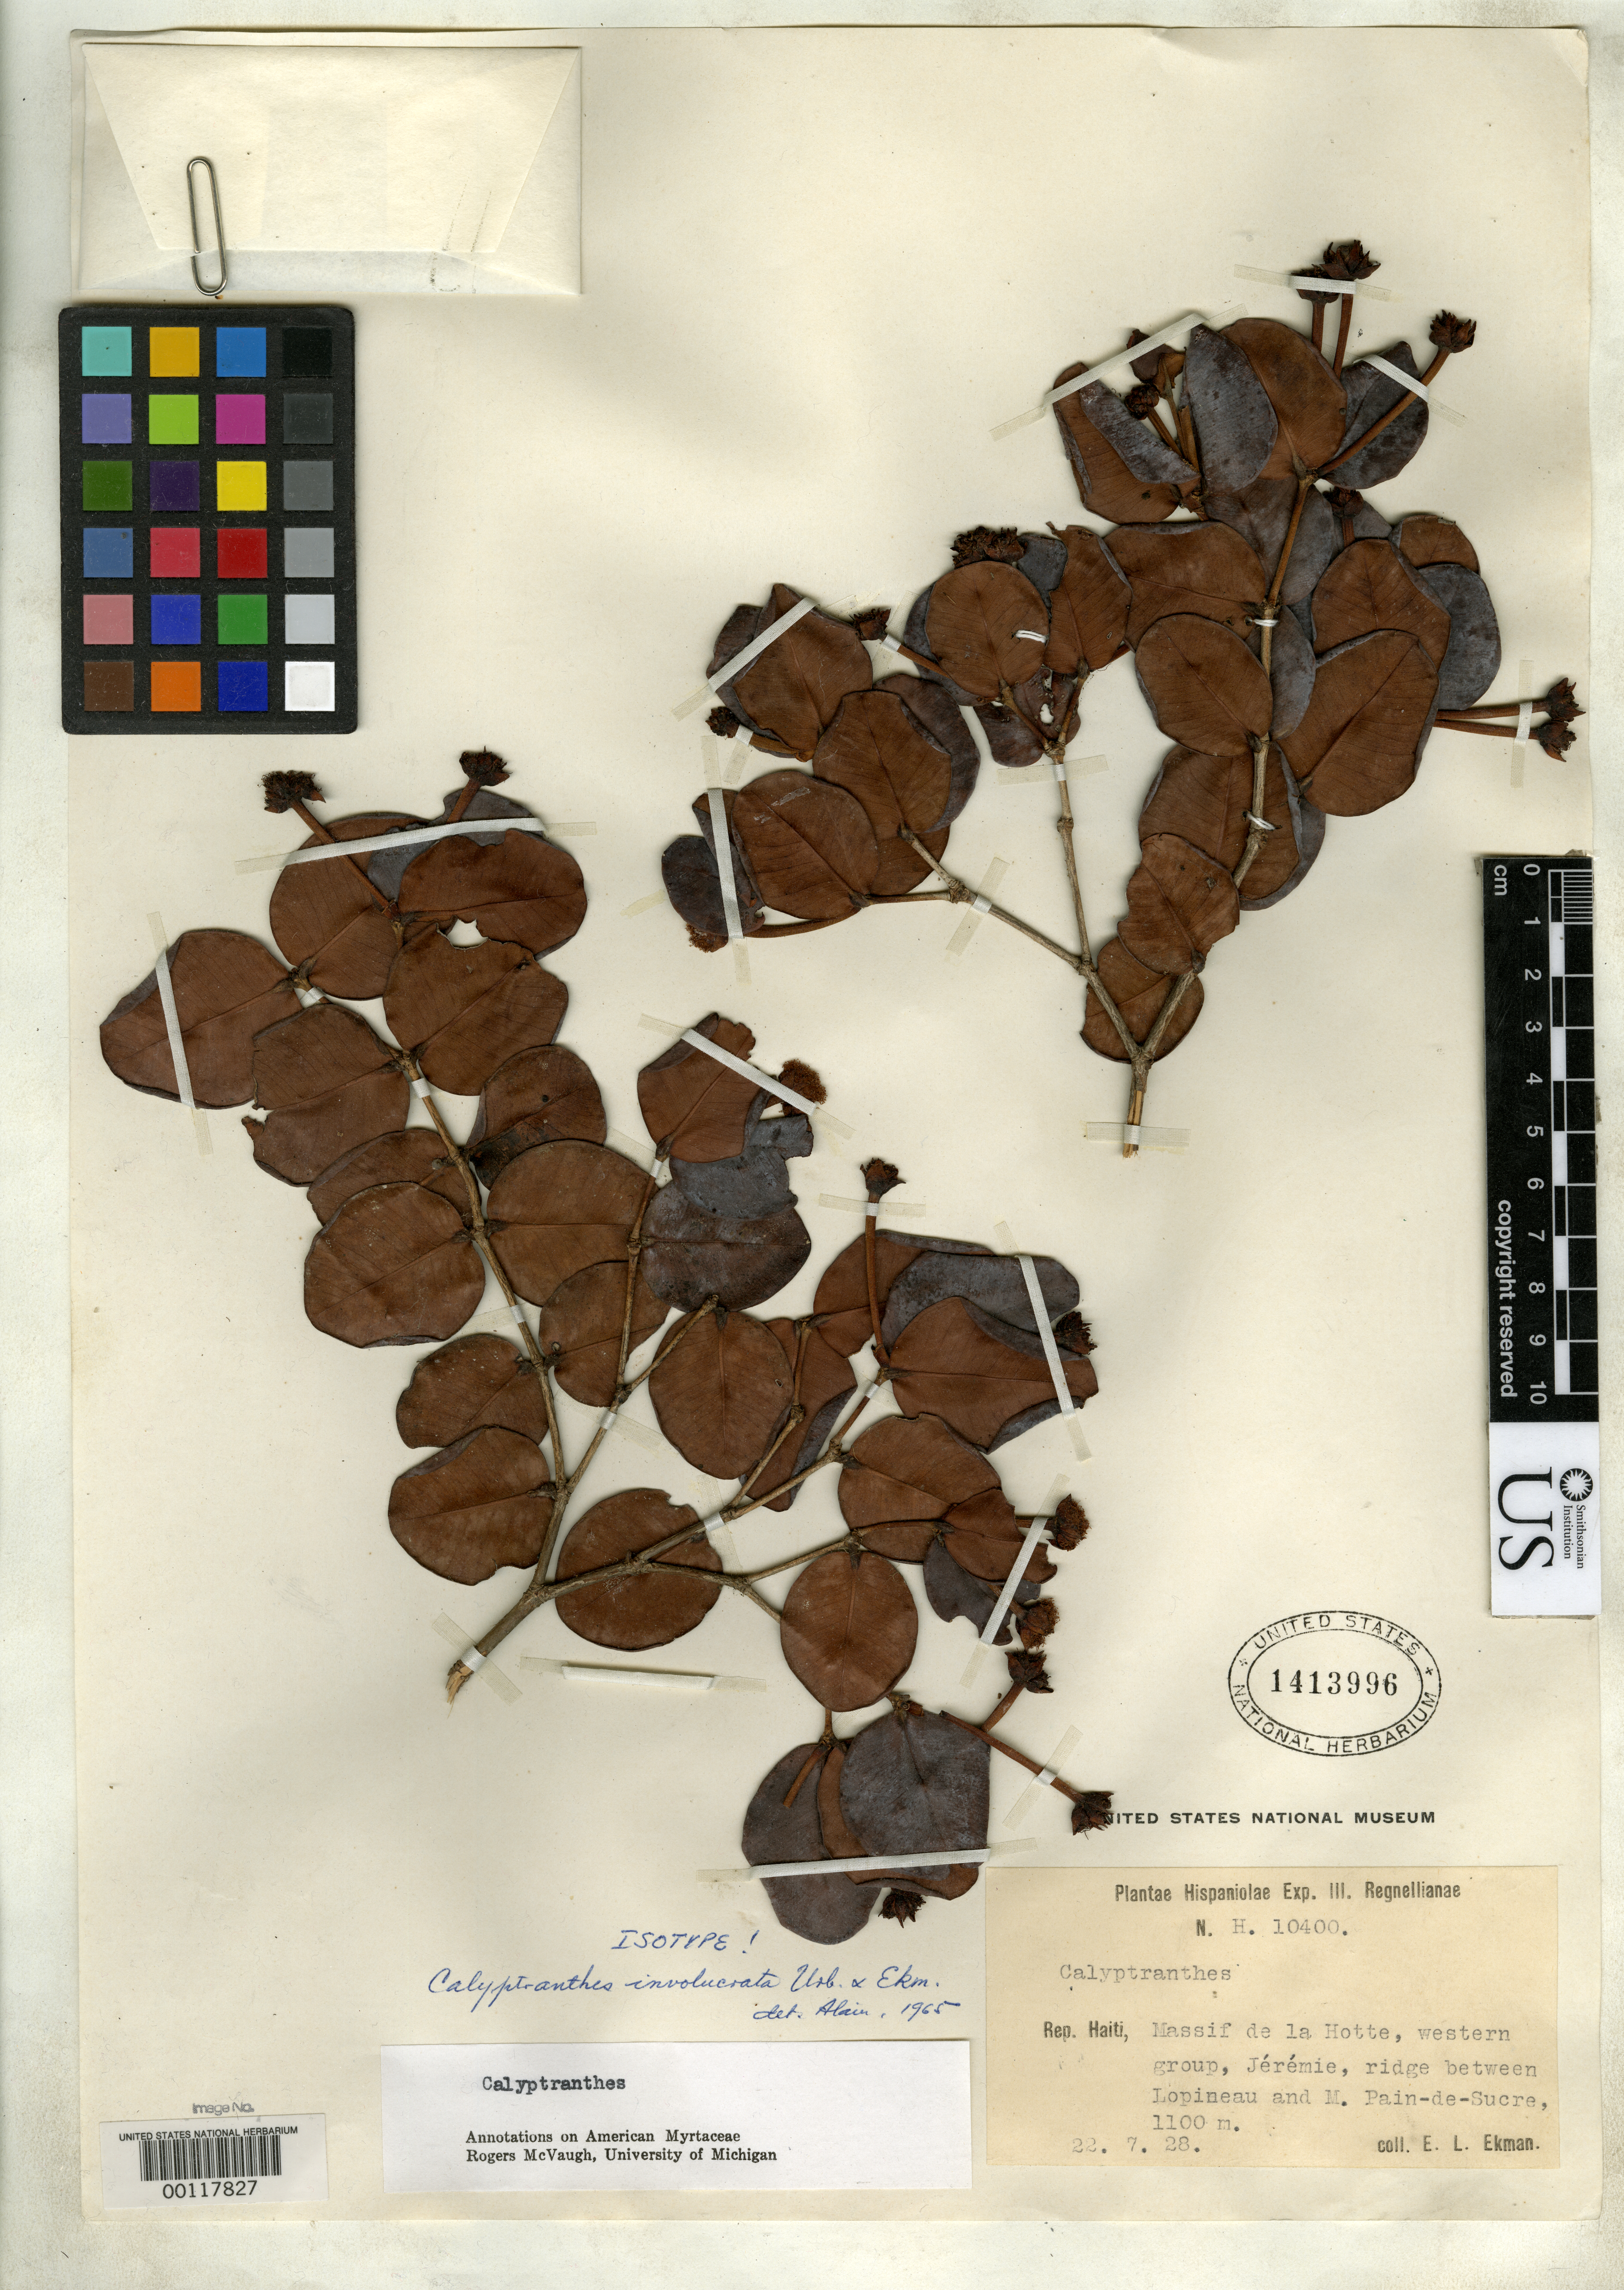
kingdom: Plantae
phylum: Tracheophyta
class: Magnoliopsida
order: Myrtales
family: Myrtaceae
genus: Calyptranthes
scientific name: Calyptranthes involucrata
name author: Urb. & Ekman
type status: Isotype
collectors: E. L. Ekman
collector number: H 10400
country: Haiti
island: Hispaniola Island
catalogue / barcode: US 1413996